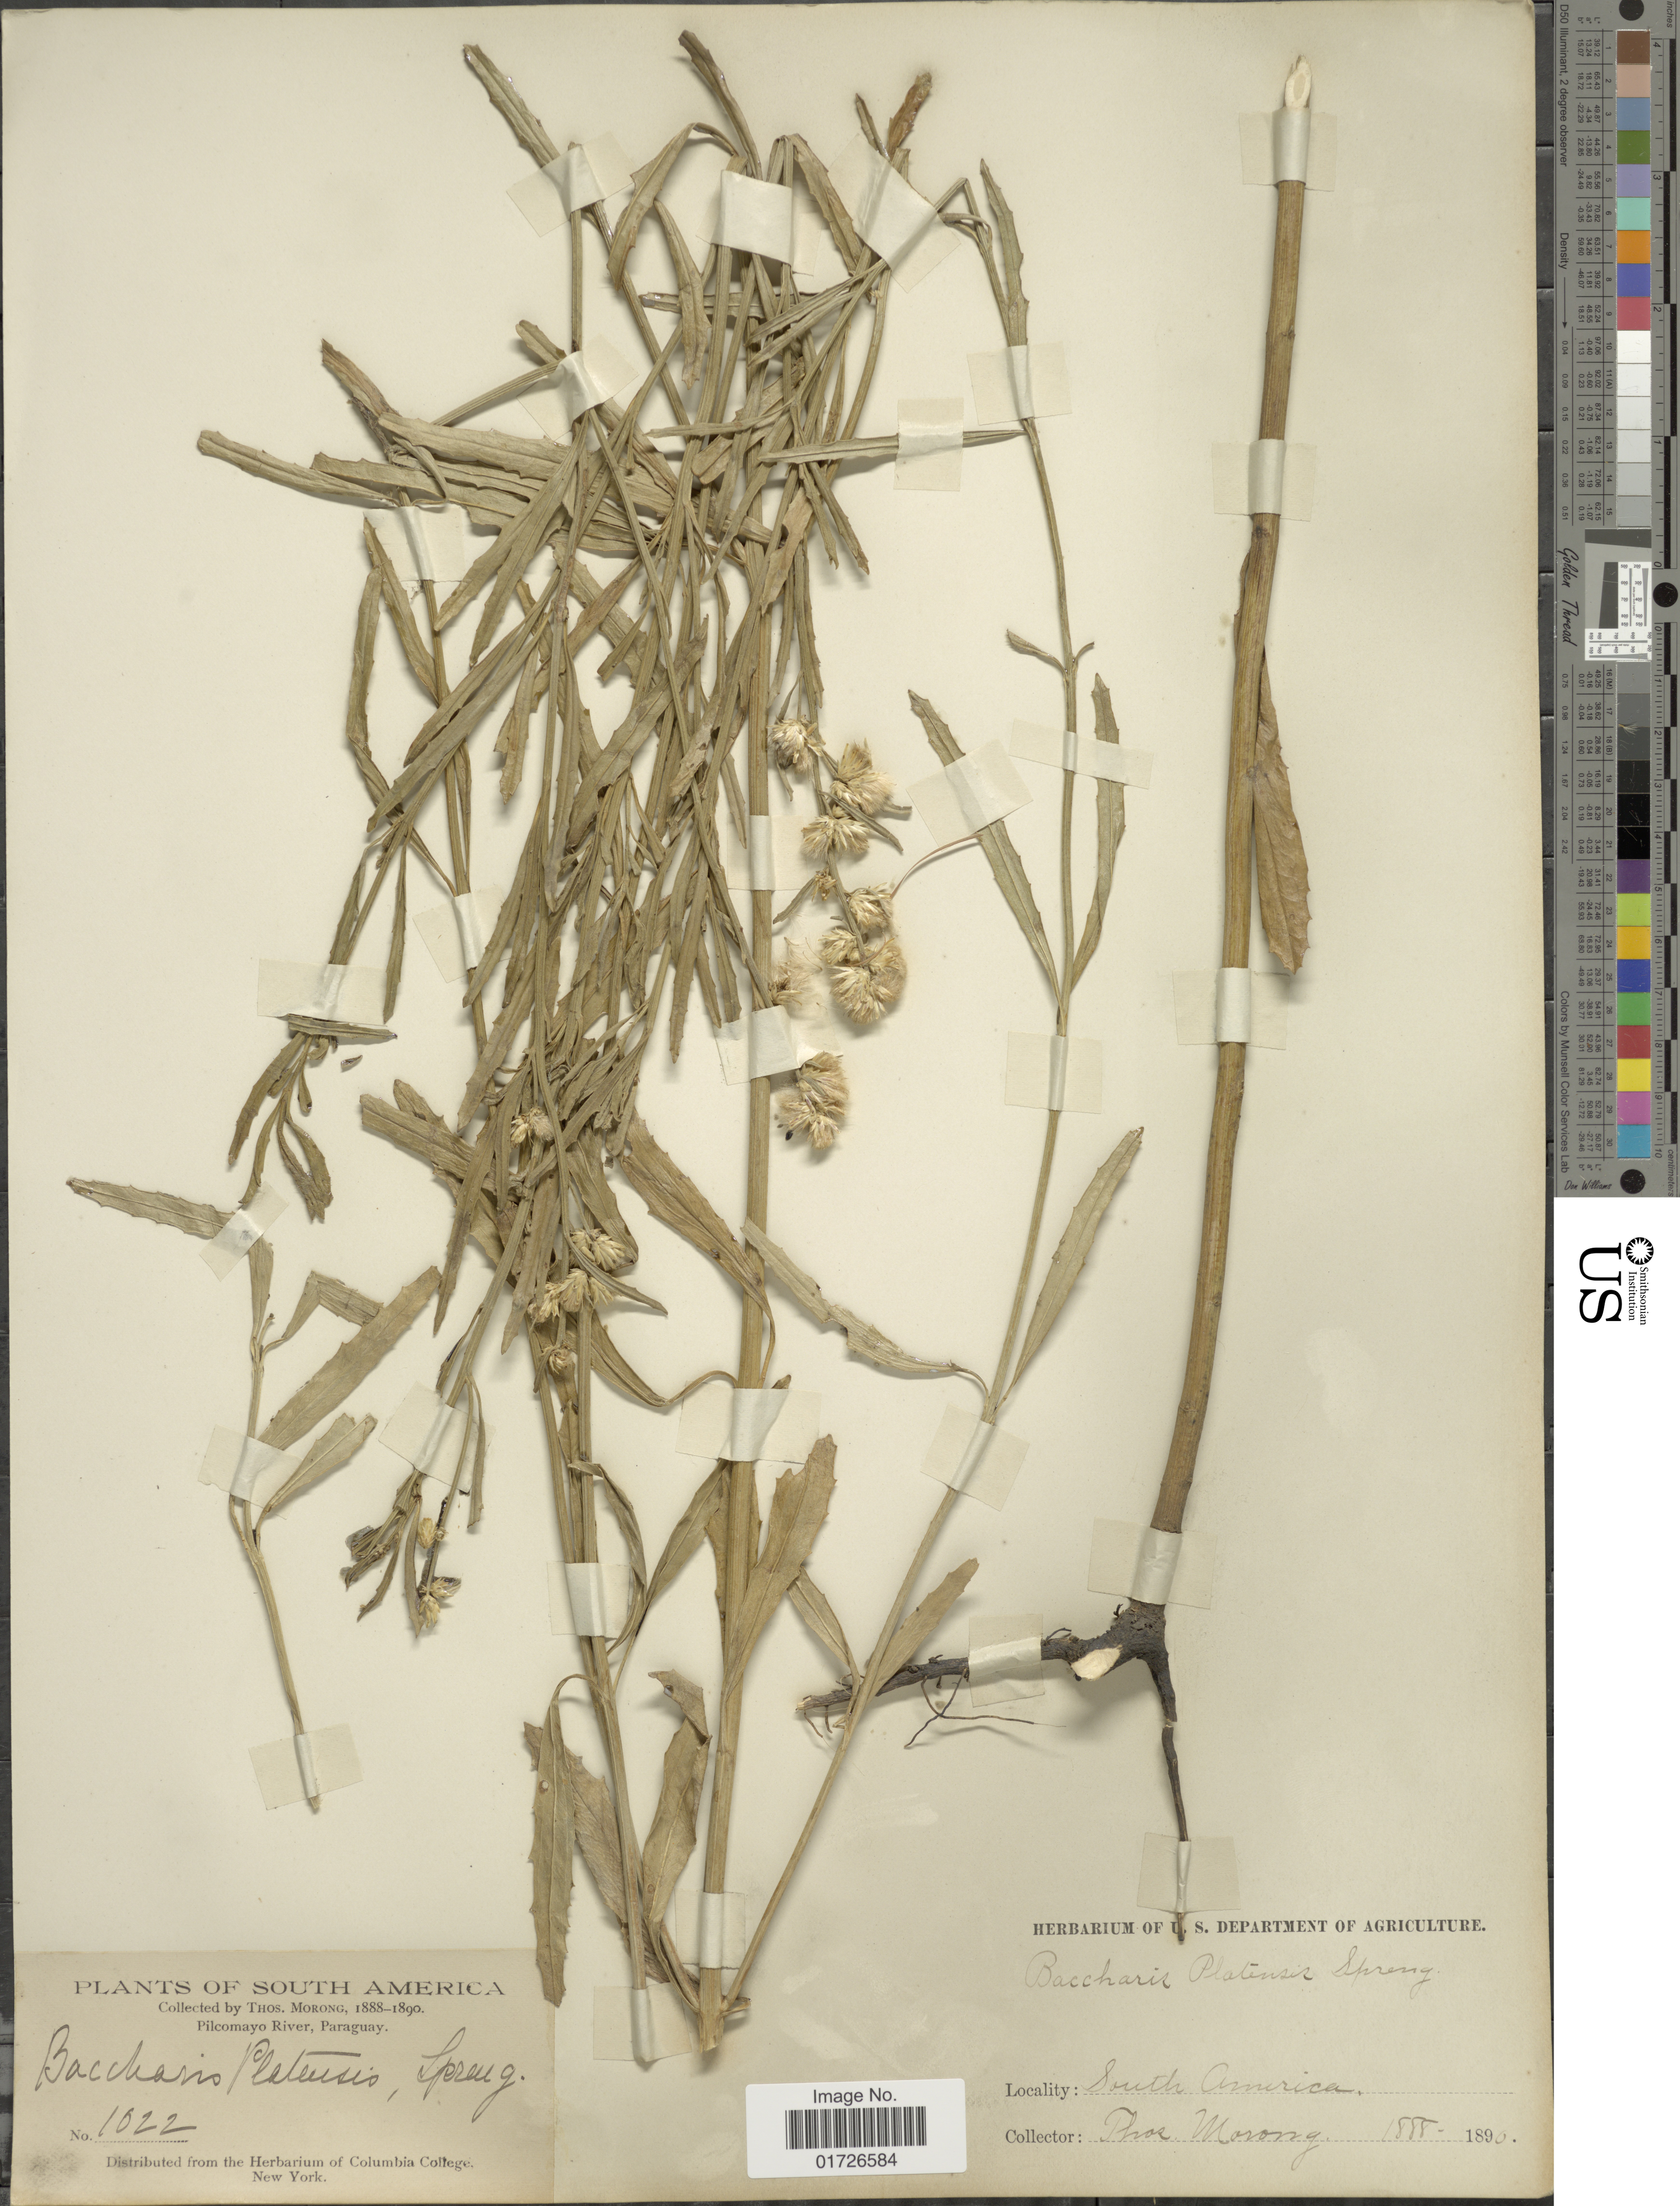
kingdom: Plantae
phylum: Tracheophyta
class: Magnoliopsida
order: Asterales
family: Asteraceae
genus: Baccharis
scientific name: Baccharis spicata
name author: (Lam.) Baill.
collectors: ex herb. T. Morong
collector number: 1022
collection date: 1888/1890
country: Paraguay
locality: South America, Pilcomayo River.